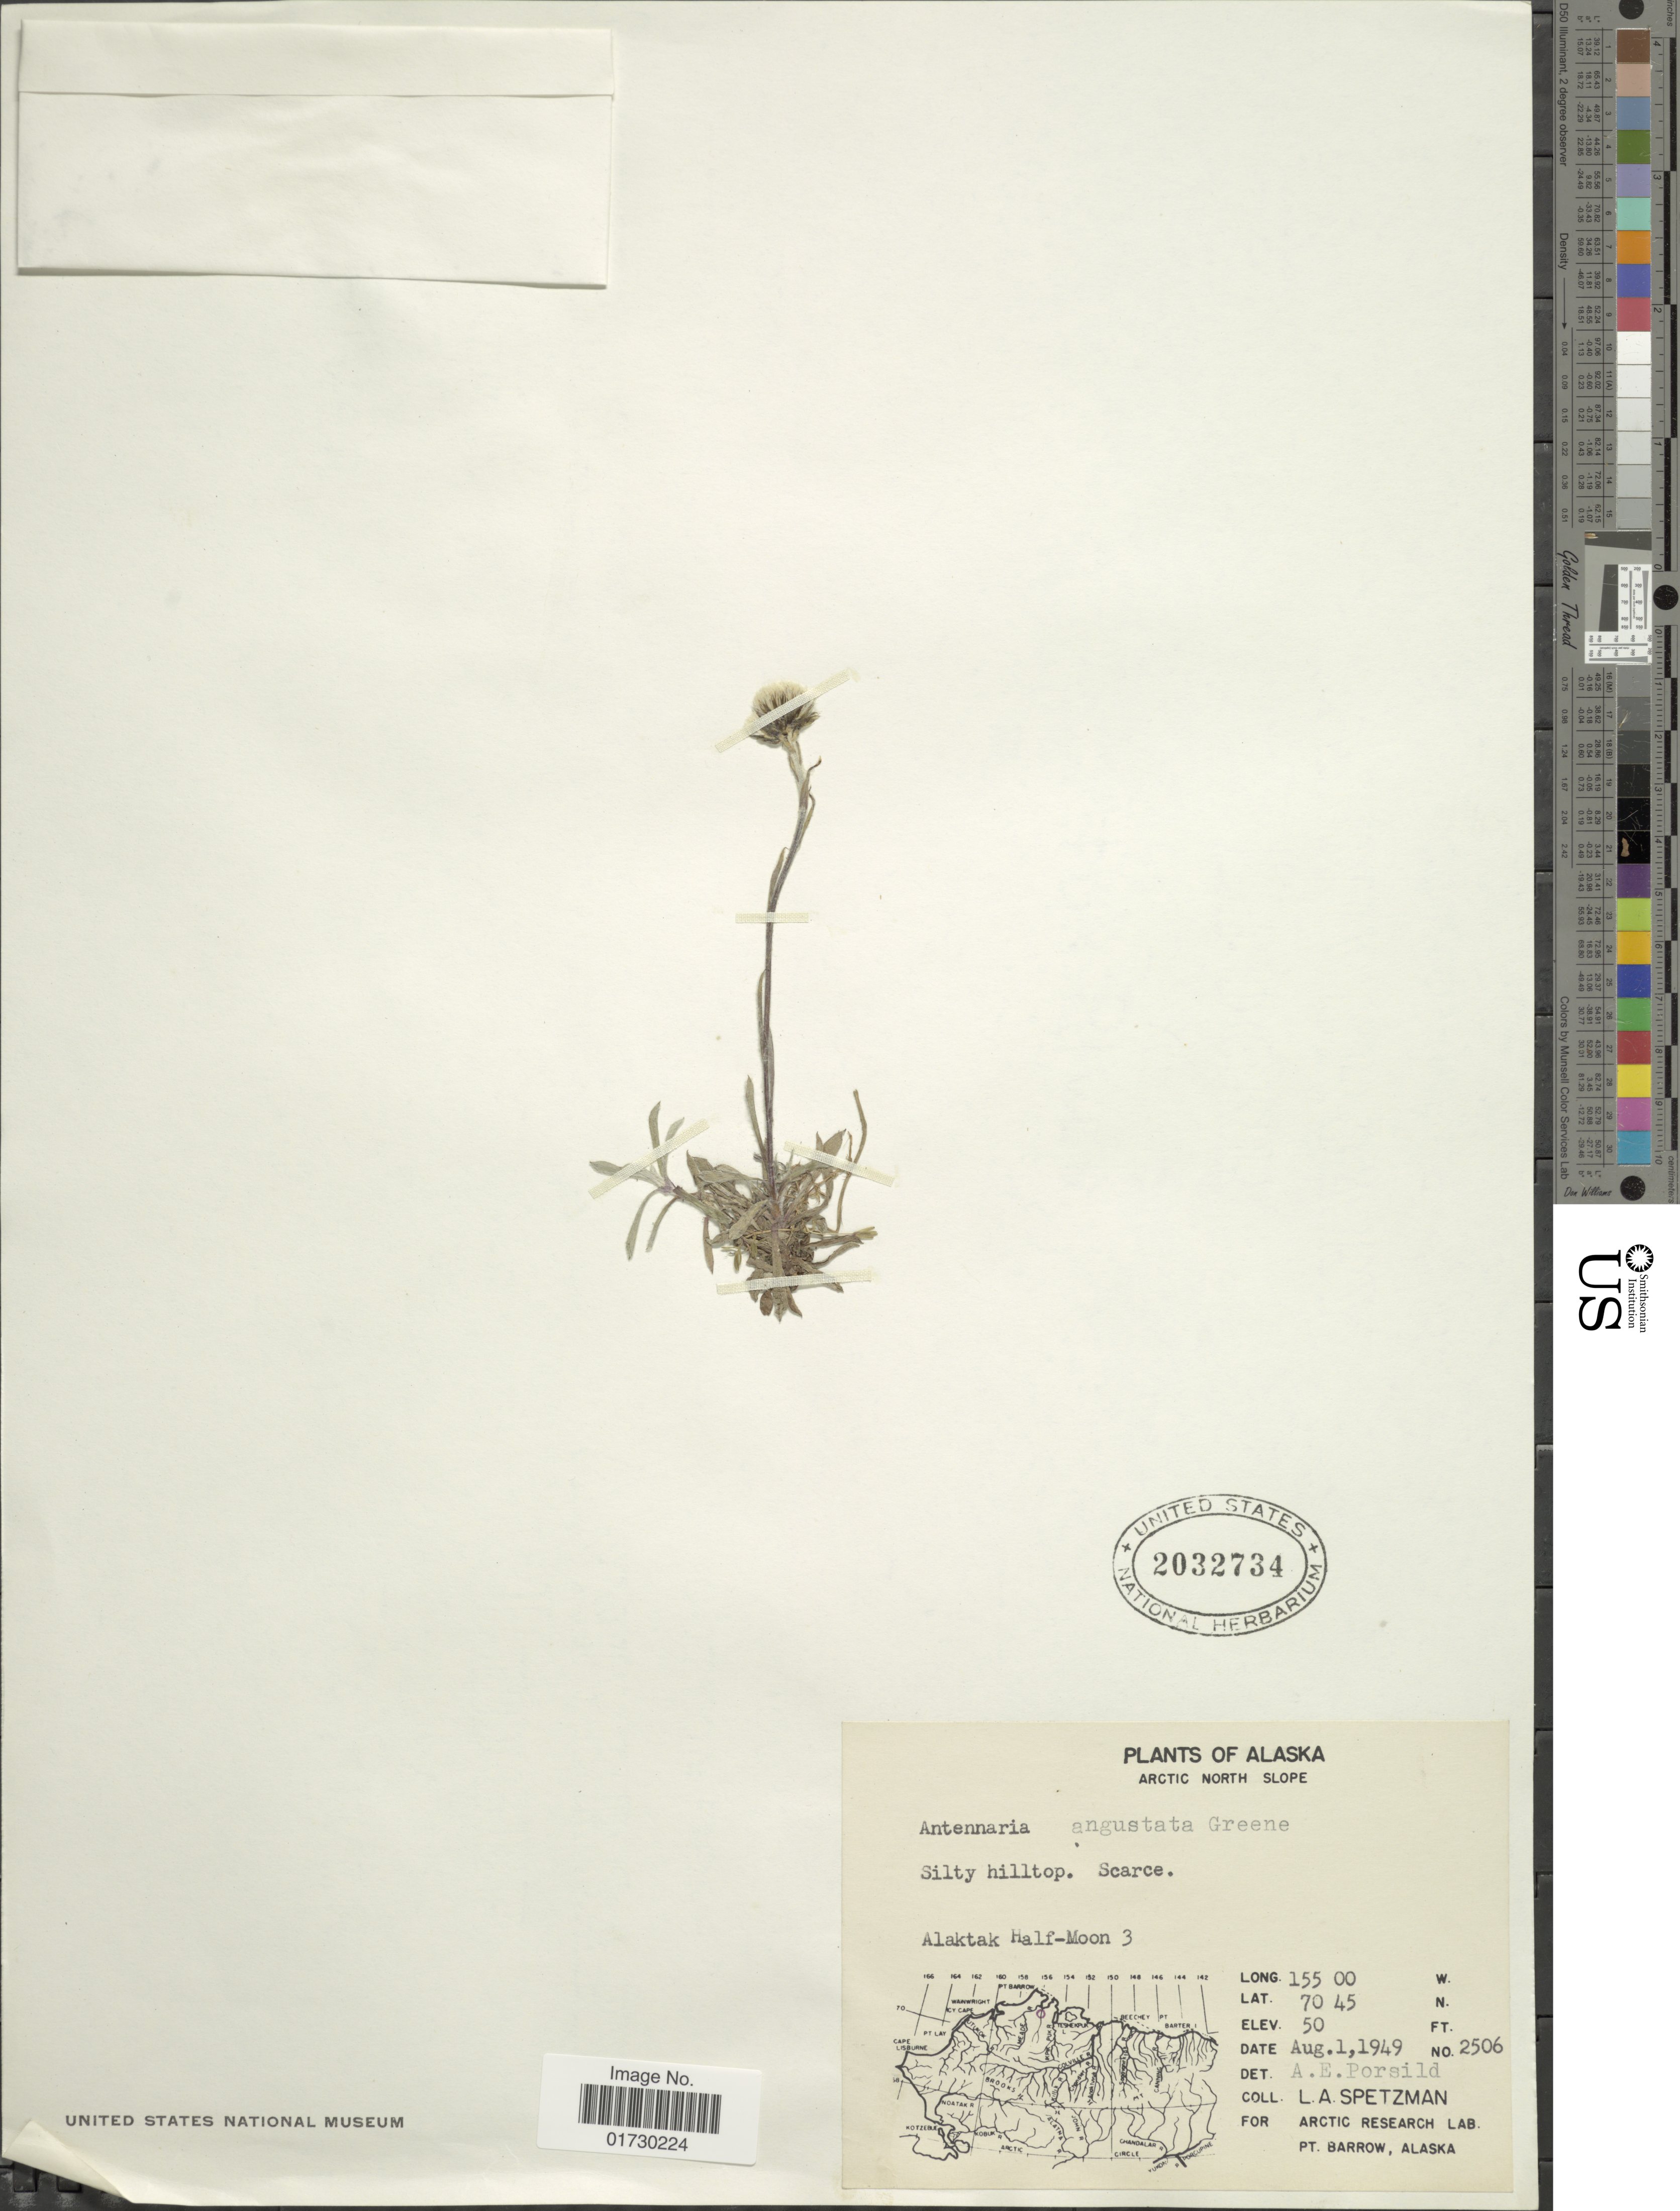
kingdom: Plantae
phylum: Tracheophyta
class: Magnoliopsida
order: Asterales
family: Asteraceae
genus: Antennaria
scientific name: Antennaria angustata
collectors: L. Spetzman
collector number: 2506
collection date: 1949-08-01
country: United States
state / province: Alaska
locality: Arctic North Slope, Alaktak Half-Moon 3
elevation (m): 15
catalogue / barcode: US 2032734